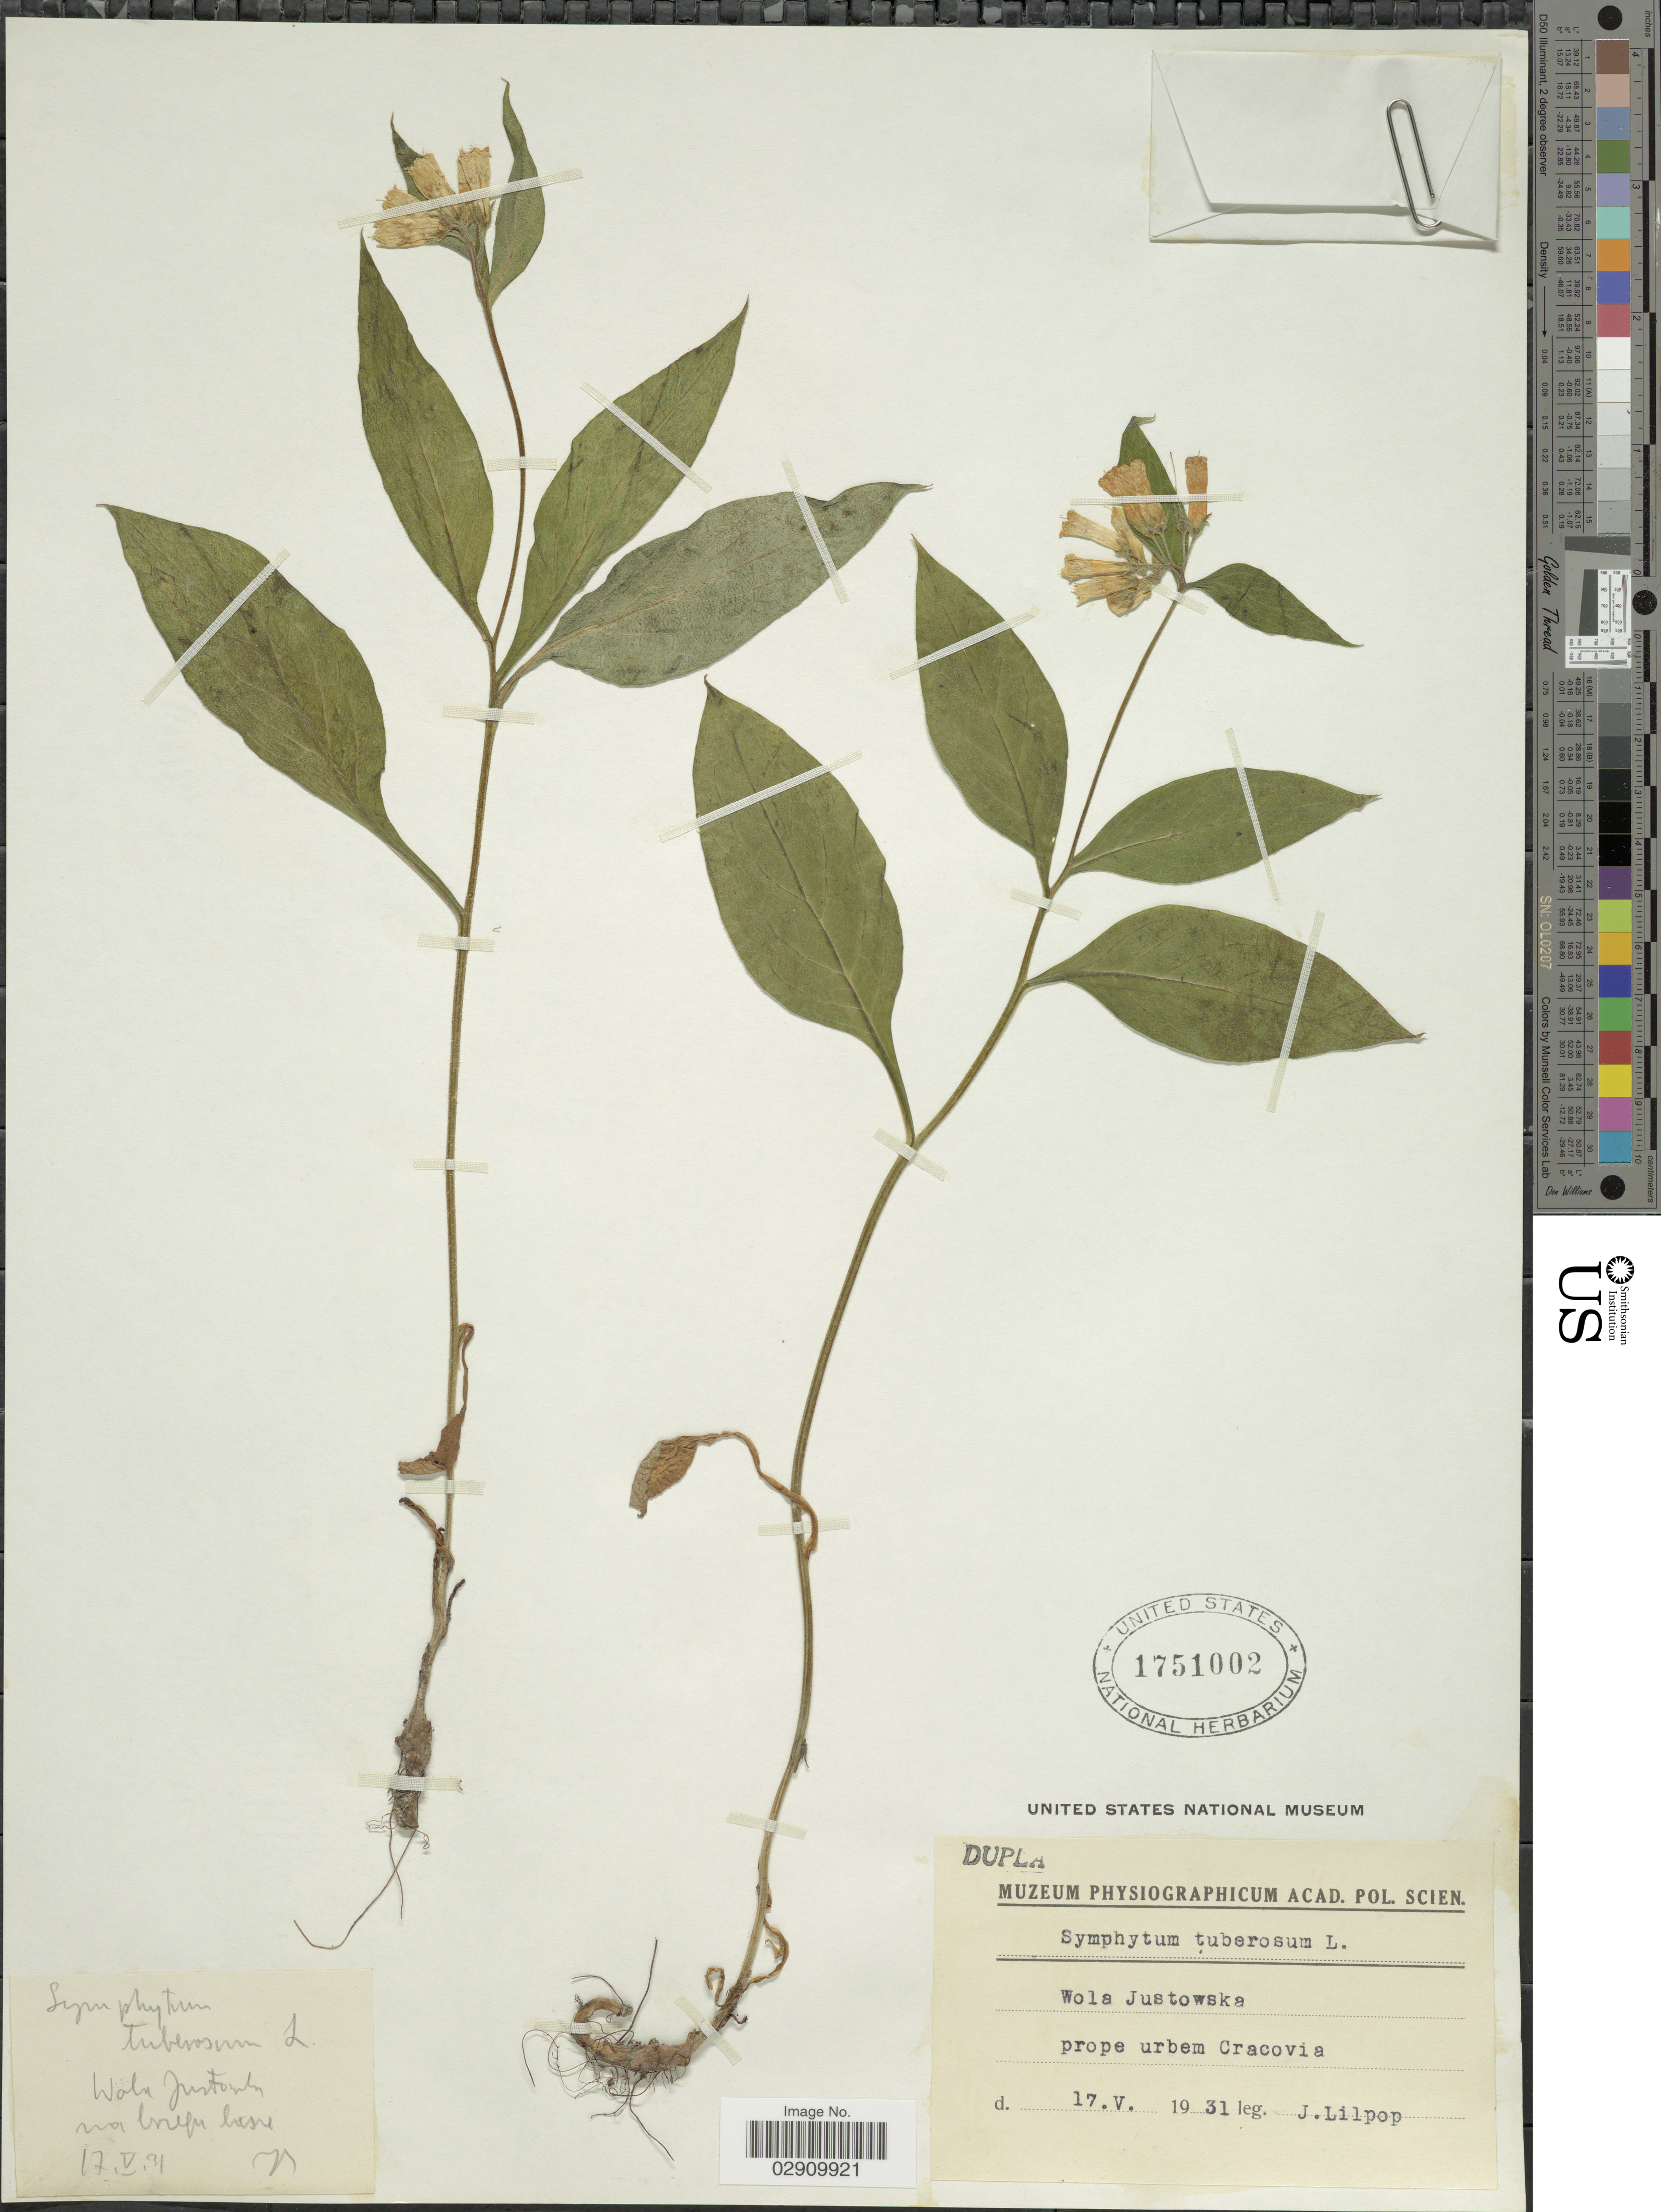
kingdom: Plantae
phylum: Tracheophyta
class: Magnoliopsida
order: Boraginales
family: Boraginaceae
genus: Symphytum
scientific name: Symphytum tuberosum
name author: L.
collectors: J. Lilpop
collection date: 1931-05-17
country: Poland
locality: Wola Justowska, prope urbem Cracovia.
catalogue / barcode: US 1751002